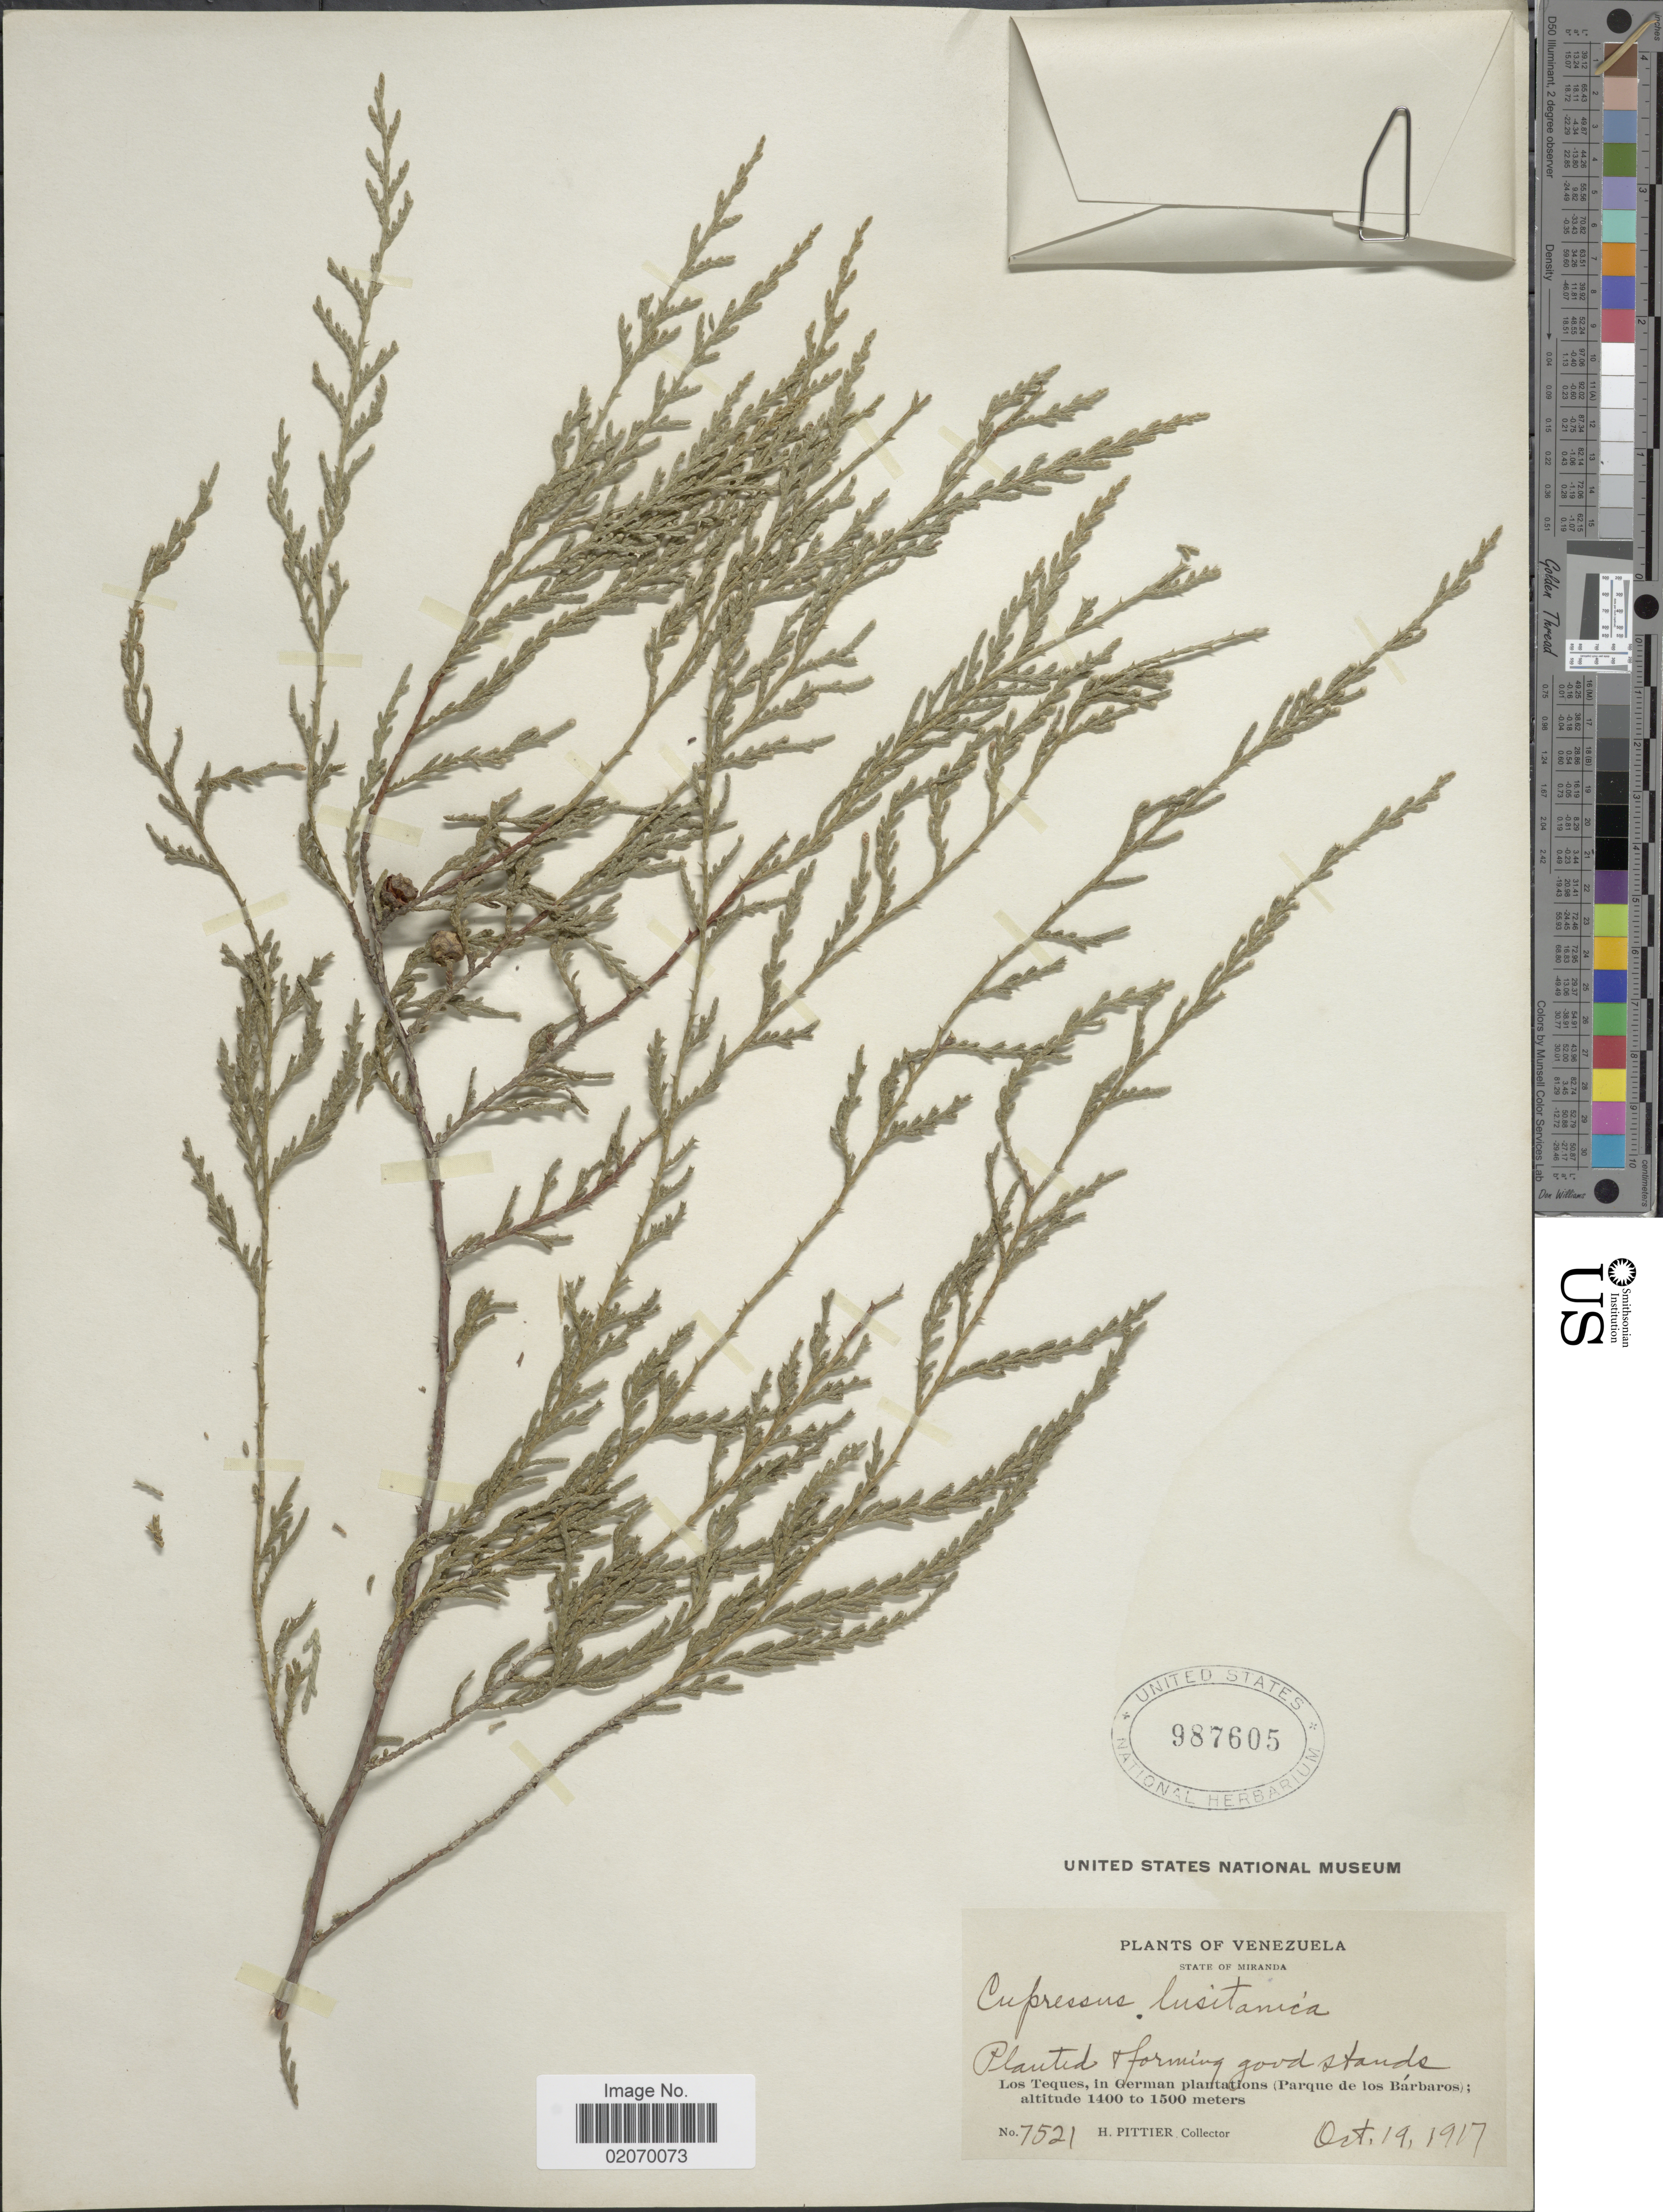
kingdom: Plantae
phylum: Tracheophyta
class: Pinopsida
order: Pinales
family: Cupressaceae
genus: Hesperocyparis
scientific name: Hesperocyparis lusitanica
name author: (Miller) Bartel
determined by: (US) Smithsonian Institution - National Museum of Natural History - Department of Botany (UNITED STATES)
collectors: H. F. Pittier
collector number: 7521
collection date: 1917-10-19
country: Venezuela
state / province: Miranda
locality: Los Teques, in German plantations (Parque de los Barbaros)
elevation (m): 1400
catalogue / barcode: US 987605